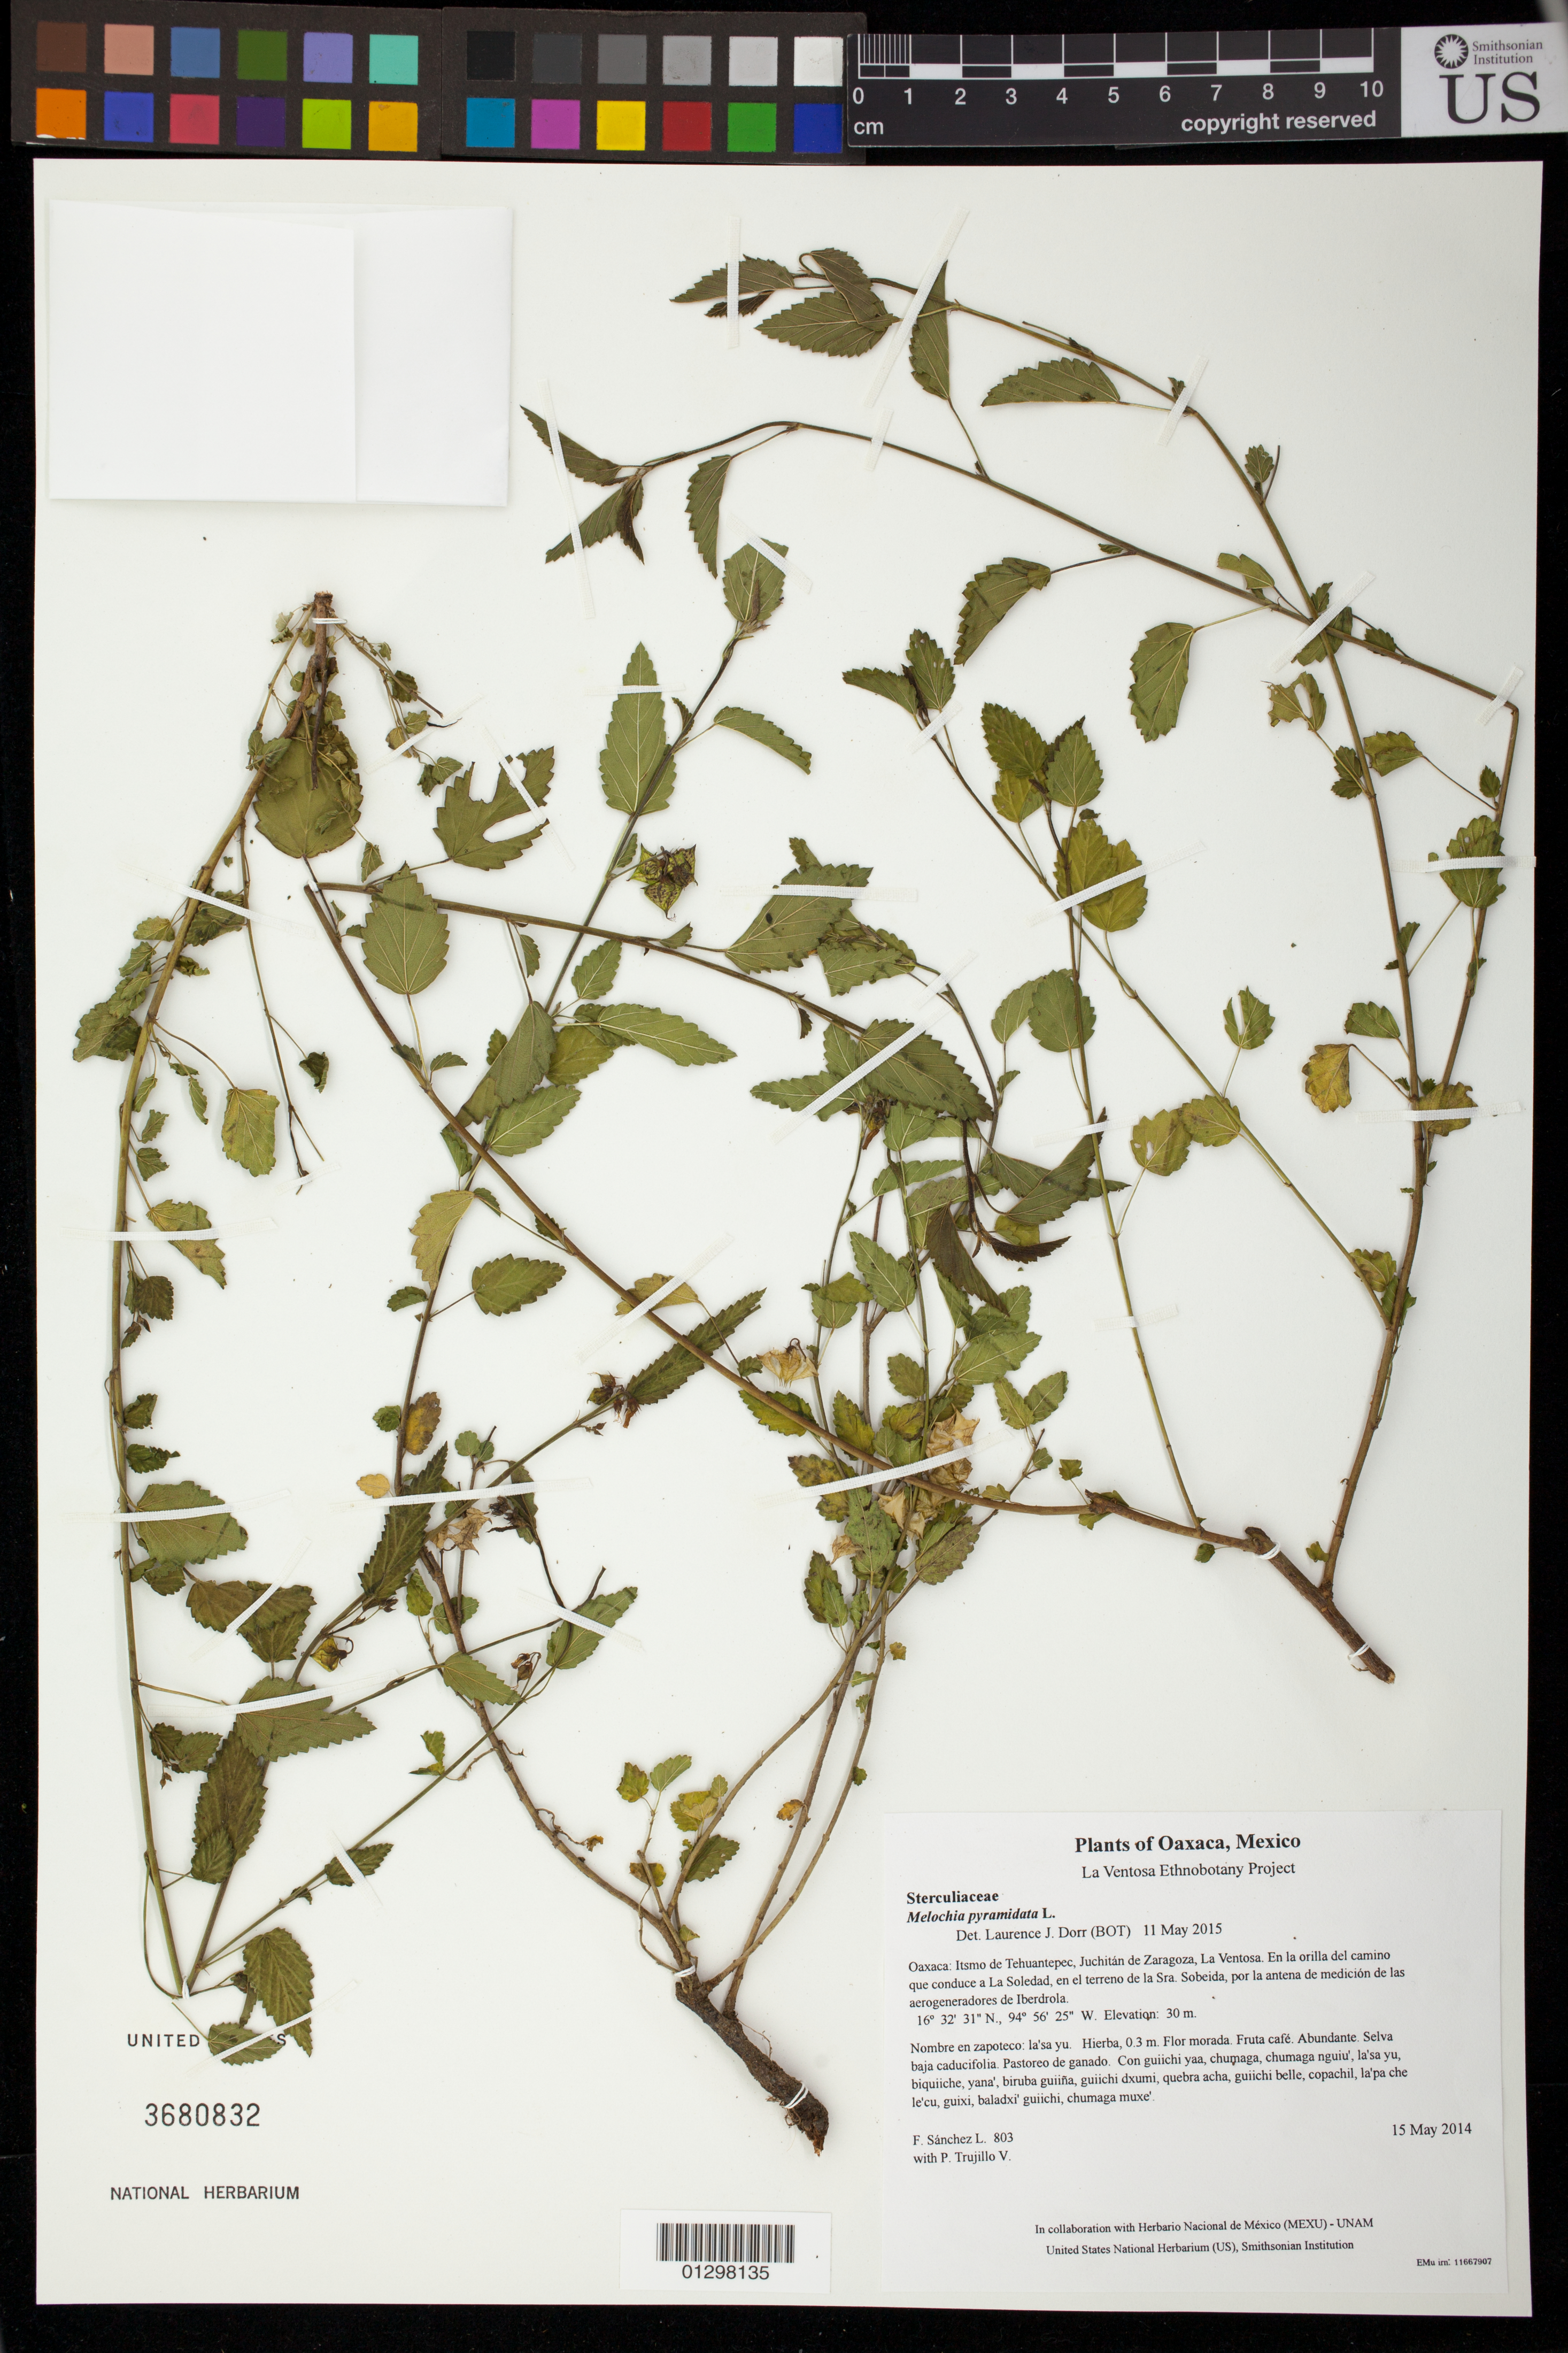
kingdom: Plantae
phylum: Tracheophyta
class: Magnoliopsida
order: Malvales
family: Malvaceae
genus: Melochia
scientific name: Melochia pyramidata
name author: L.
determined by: Dorr, L. J., (BOT), Smithsonian Institution - National Museum of Natural History (UNITED STATES)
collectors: F. Sánchez L. & P. Trujillo V.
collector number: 803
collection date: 2014-05-15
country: Mexico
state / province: Oaxaca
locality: Itsmo de Tehuantepec, Juchitán de Zaragoza, La Ventosa. En la orilla del camino que conduce a La Soledad, en el terreno de la Sra. Sobeida, por la antena de medición de las aerogeneradores de Iberdrola.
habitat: Selva baja caducifolia. Pastoreo de ganado.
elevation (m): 30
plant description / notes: JEBOT, MEXU, SERO, US; Guixi bandaga. 0.3 m. Guie' nagu. Cuaananaxhi namuu. Stale.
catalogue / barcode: US 3680832